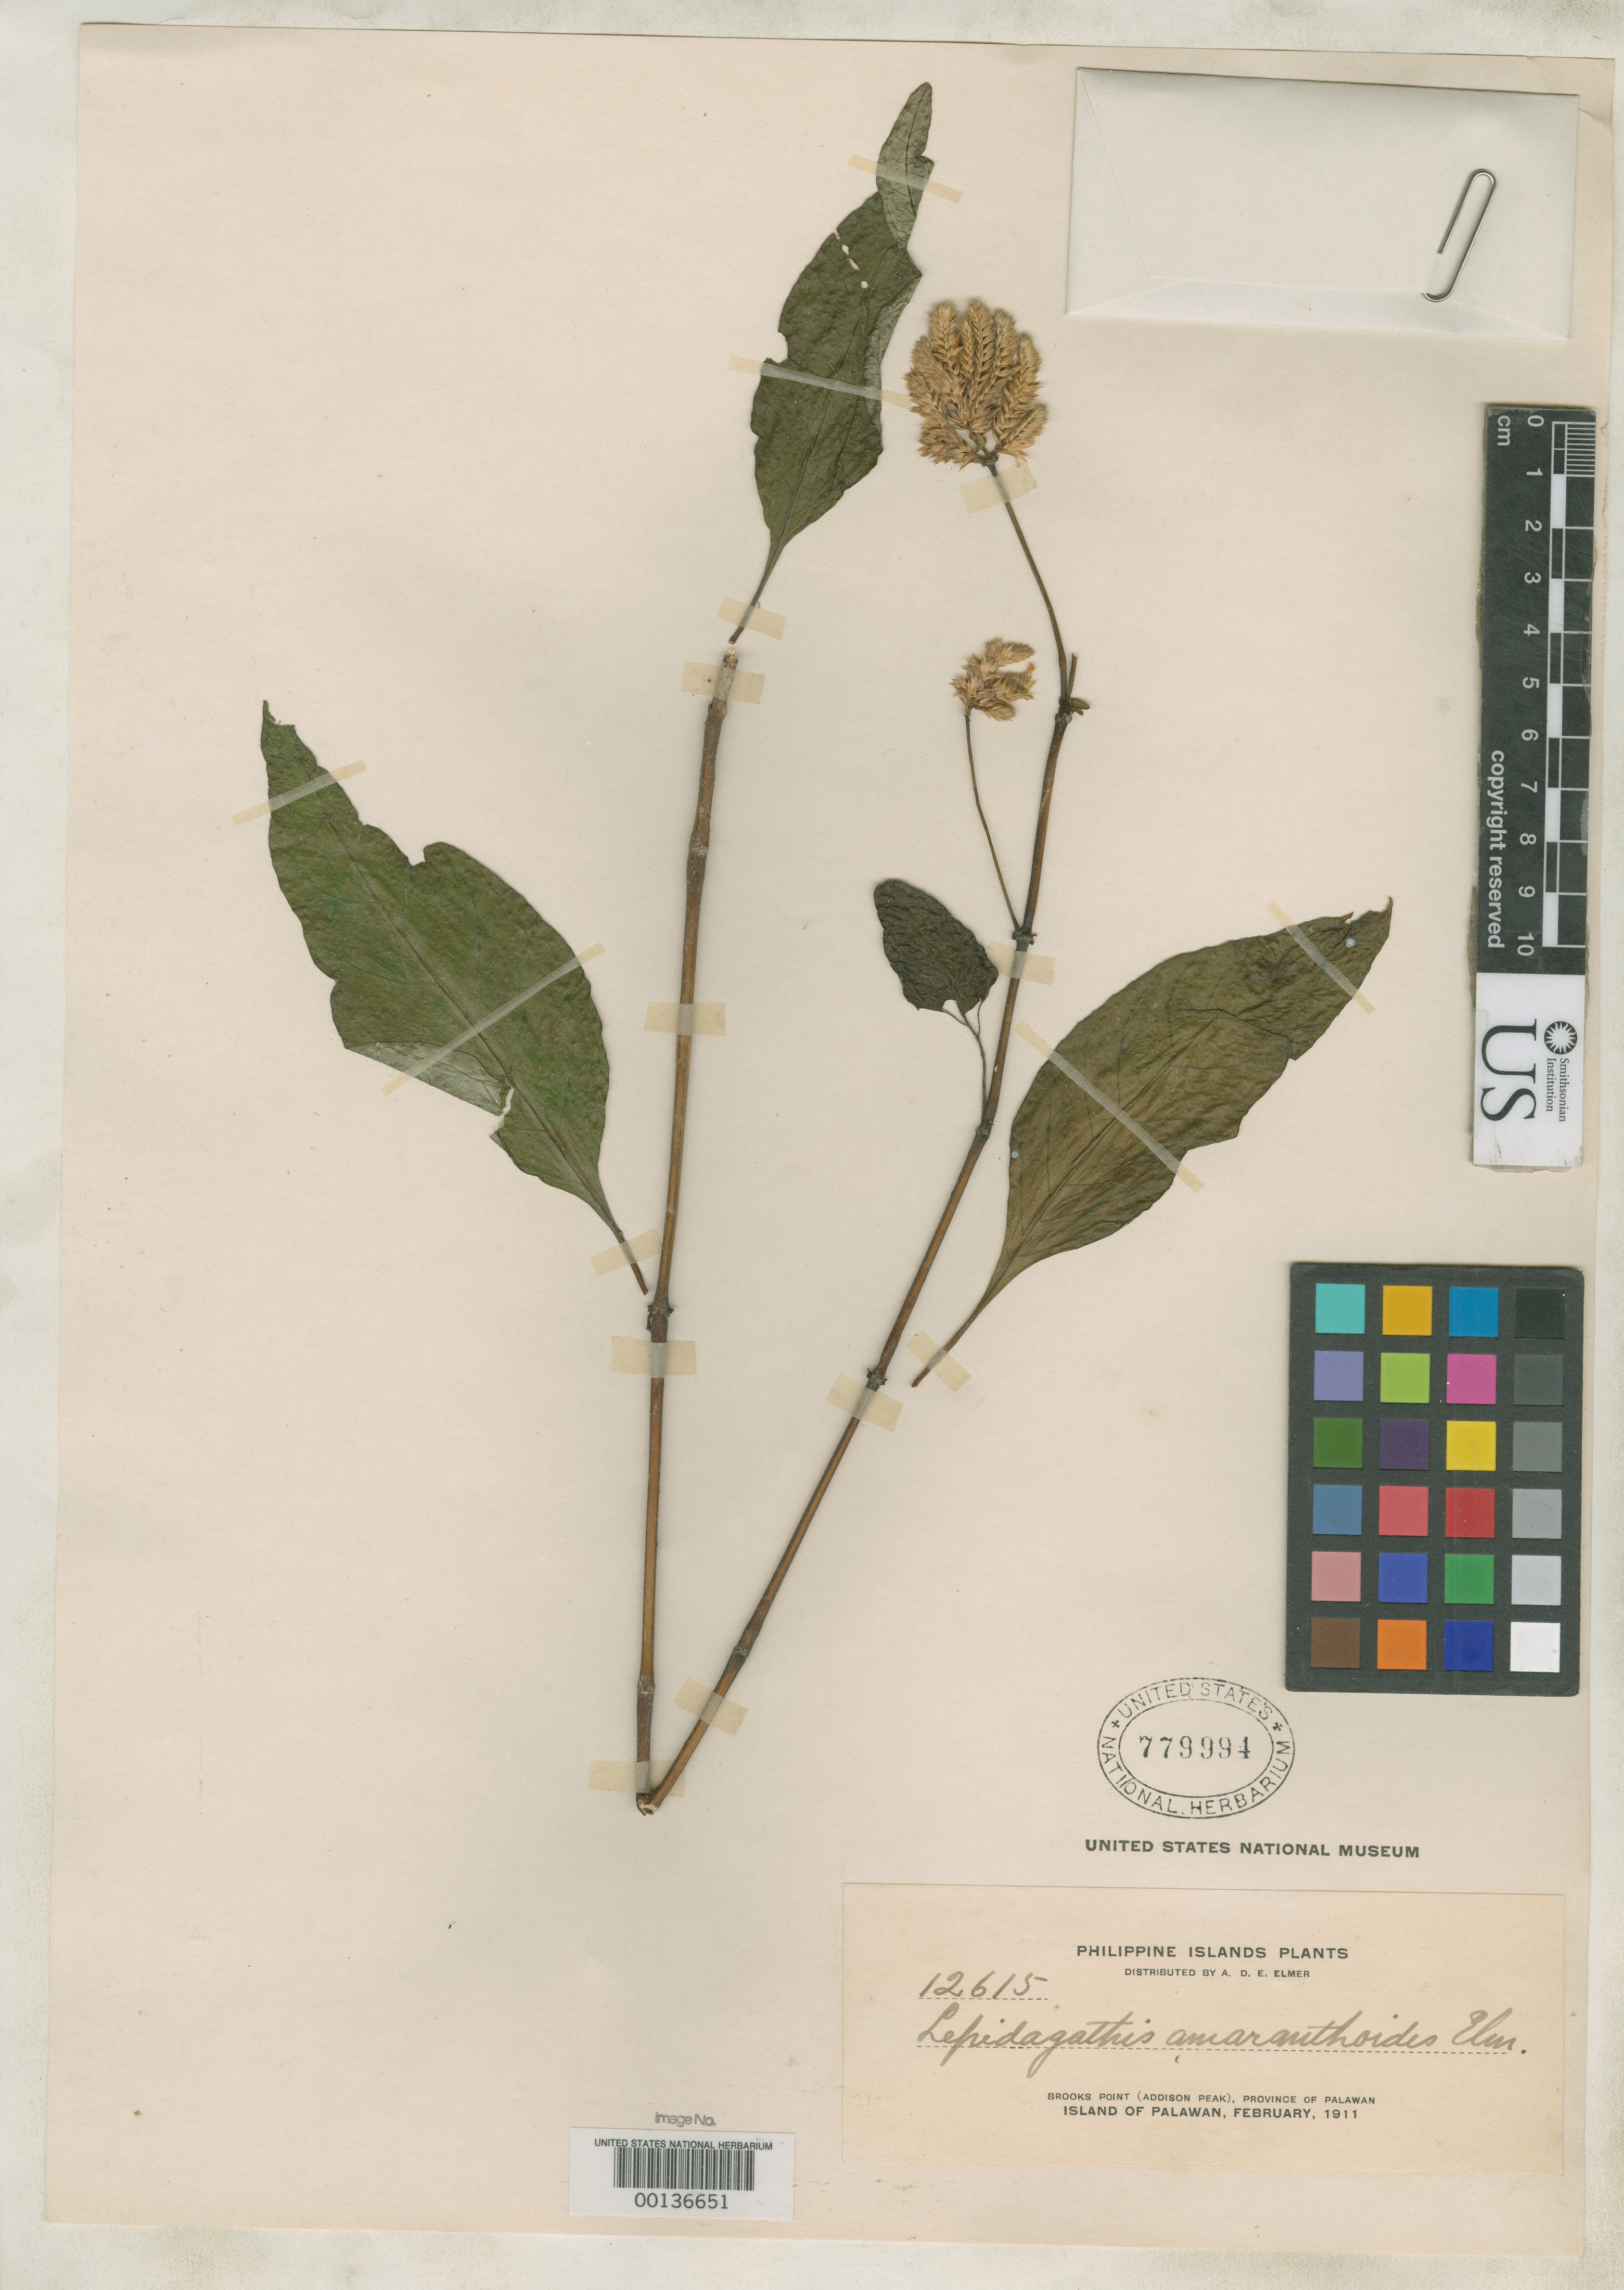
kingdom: Plantae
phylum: Tracheophyta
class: Magnoliopsida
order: Lamiales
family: Acanthaceae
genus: Lepidagathis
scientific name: Lepidagathis amaranthoides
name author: Elmer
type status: Isotype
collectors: A. D. E. Elmer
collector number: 12615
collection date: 1911-02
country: Philippines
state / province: Mimaropa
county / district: Palawan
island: Palawan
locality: Brooks Point (Addison Peak), Province of Palawan, Island of Palawan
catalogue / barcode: US 779994